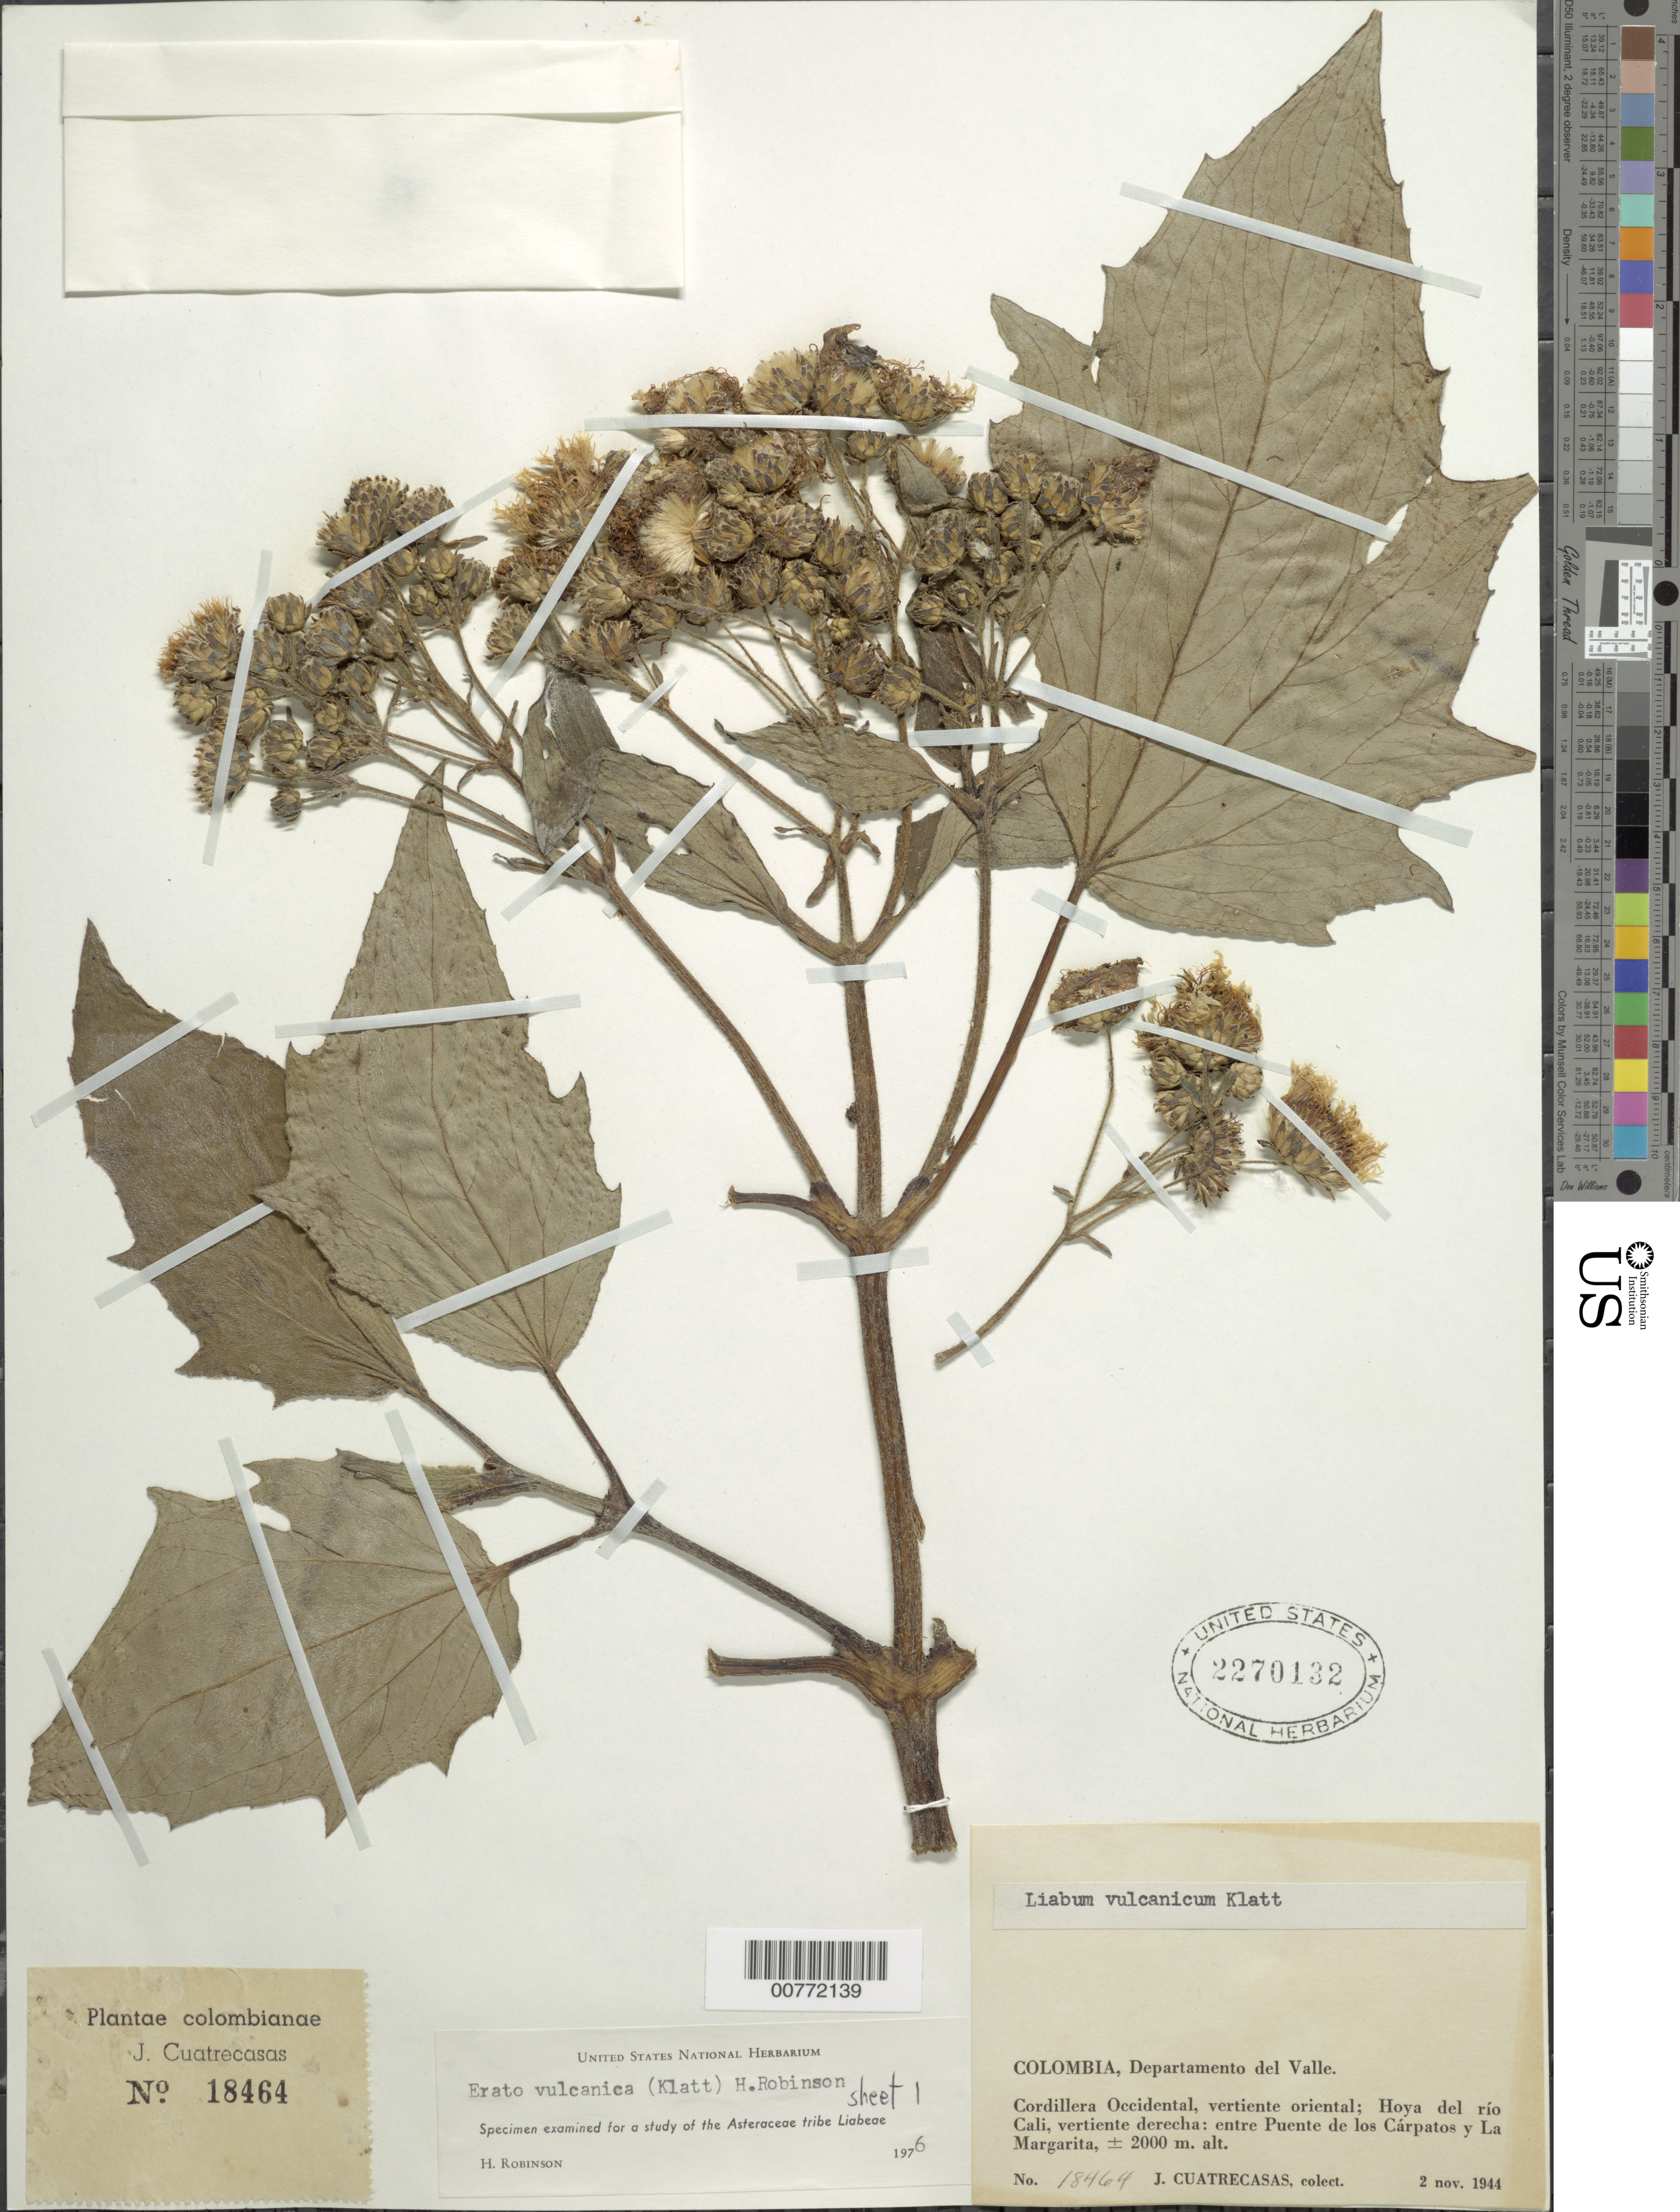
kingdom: Plantae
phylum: Tracheophyta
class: Magnoliopsida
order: Asterales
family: Asteraceae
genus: Erato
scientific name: Erato vulcanica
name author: (Klatt) H. Rob.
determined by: Robinson, Harold E., (US)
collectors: J. Cuatrecasas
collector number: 18464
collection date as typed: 2 November 1944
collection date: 1944-11-02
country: Colombia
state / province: Valle del Cauca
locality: Cordillera Occidental; Hoya del rio Cali, vertiente derecha, entre puente de los carpatos y La Magarita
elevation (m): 2000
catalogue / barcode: US 2270132